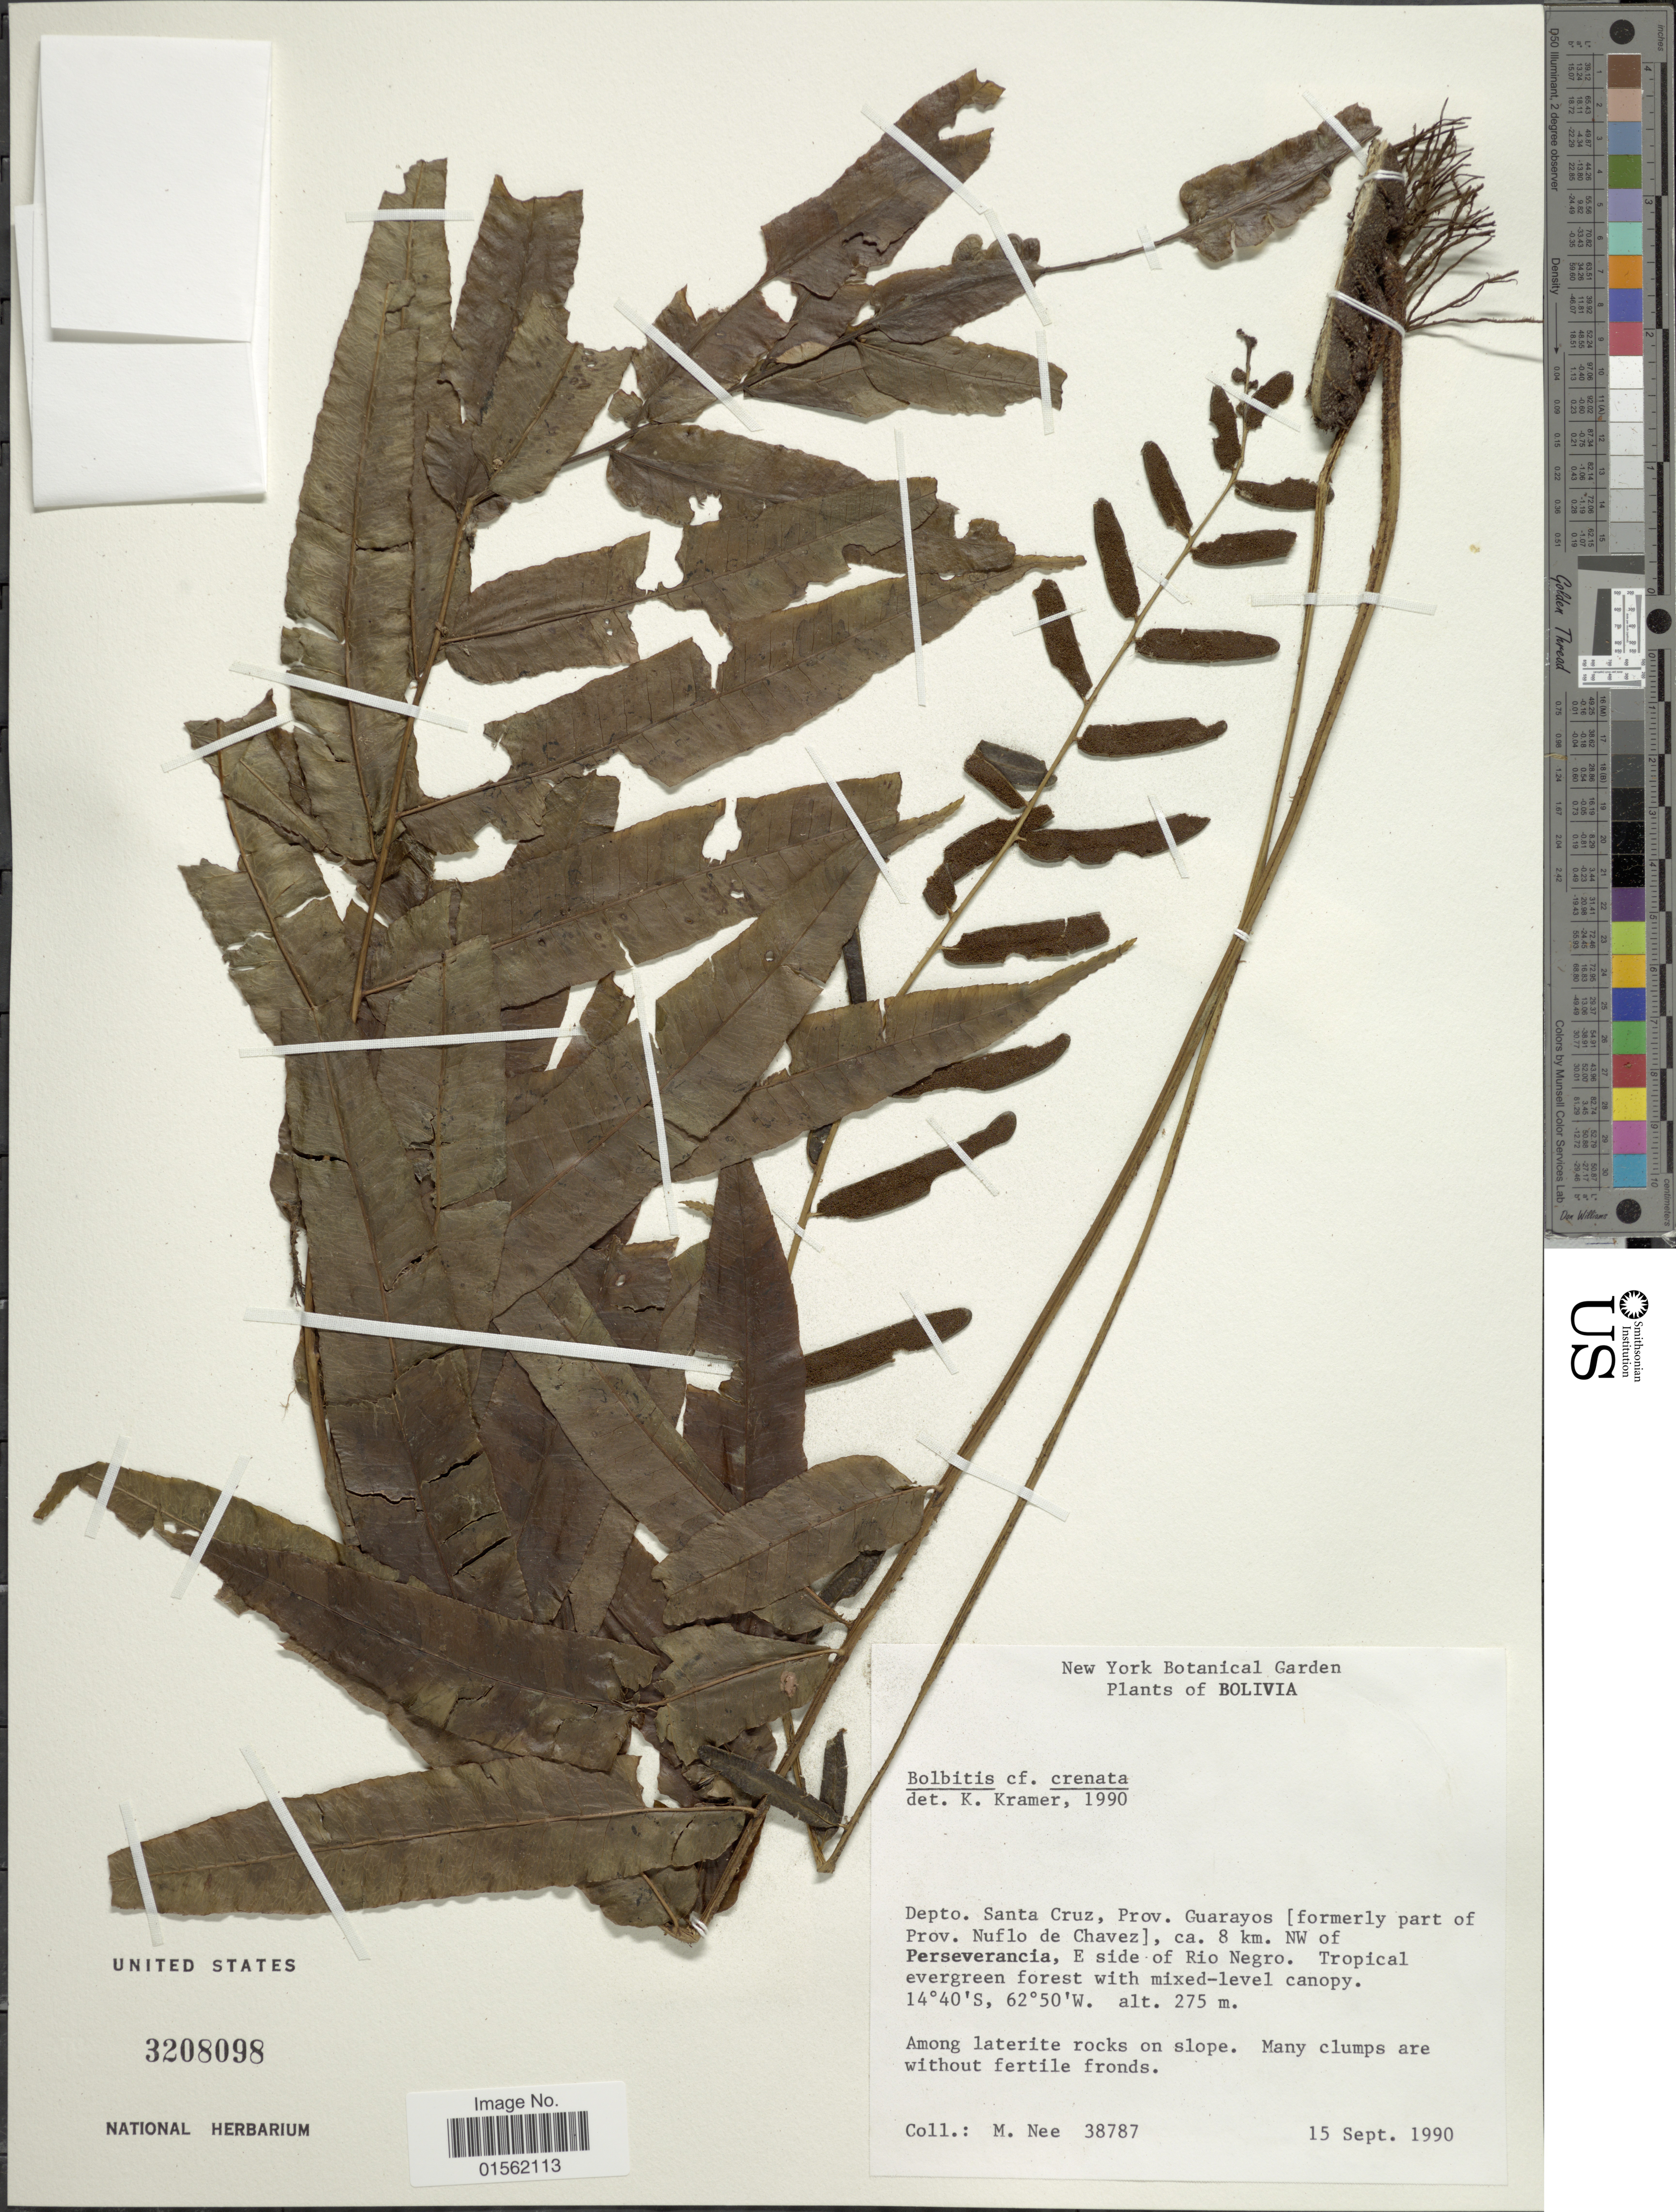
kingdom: Plantae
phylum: Tracheophyta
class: Polypodiopsida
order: Polypodiales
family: Dryopteridaceae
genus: Bolbitis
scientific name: Bolbitis serratifolia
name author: (Mert. ex Kaulf.) Schott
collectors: M. Nee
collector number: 38787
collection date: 1990-09-15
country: Bolivia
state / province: Santa Cruz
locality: Prov. Guarayos [formerly part of Prov. Nuflo de Chavez], ca. 8 km. NW of Perseverancia, E side of Rio Negro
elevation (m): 275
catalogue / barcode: US 3208098